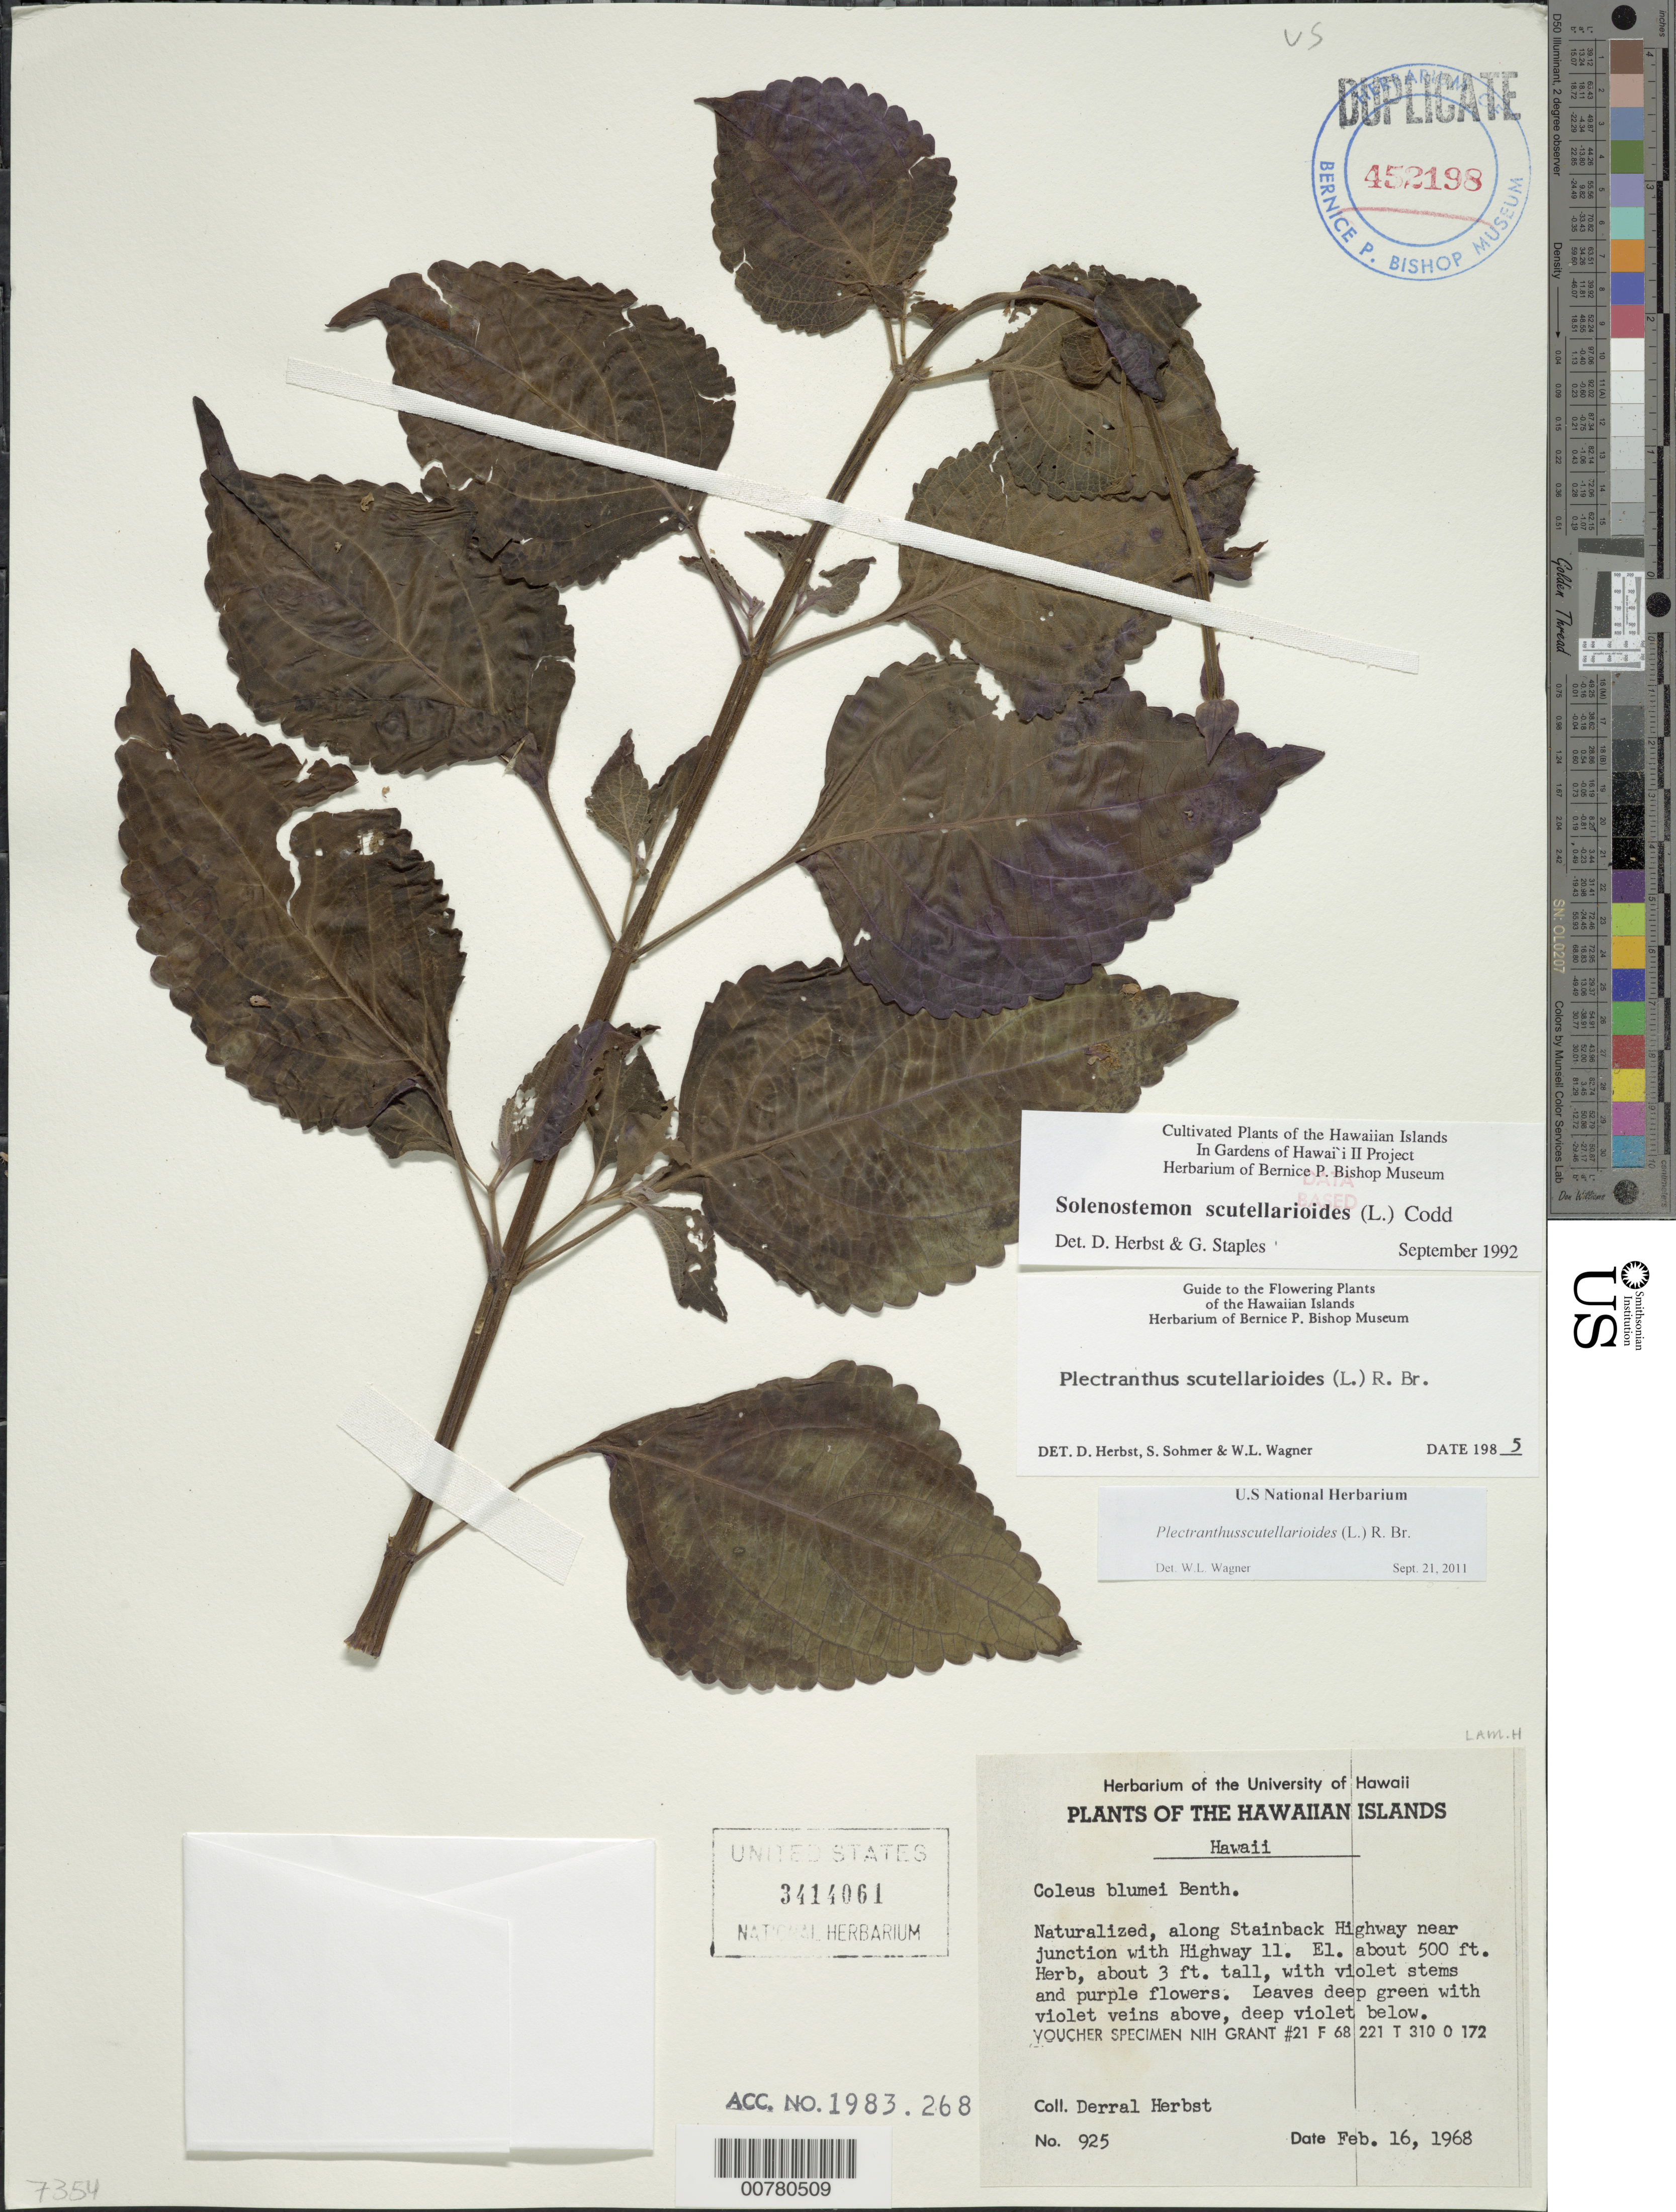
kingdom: Plantae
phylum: Tracheophyta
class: Magnoliopsida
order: Lamiales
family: Lamiaceae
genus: Coleus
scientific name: Coleus scutellarioides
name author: (L.) Benth.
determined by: Wagner, W. L., (BOT), Smithsonian Institution - National Museum of Natural History (UNITED STATES)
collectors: D. R. Herbst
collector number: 925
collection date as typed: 16 Feb 1968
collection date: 1968-02-16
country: United States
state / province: Hawaii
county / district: Hawaii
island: Hawaii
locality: Stainback Hwy. near jct. with Hwy. 11.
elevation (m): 152.4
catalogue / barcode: US 3414061